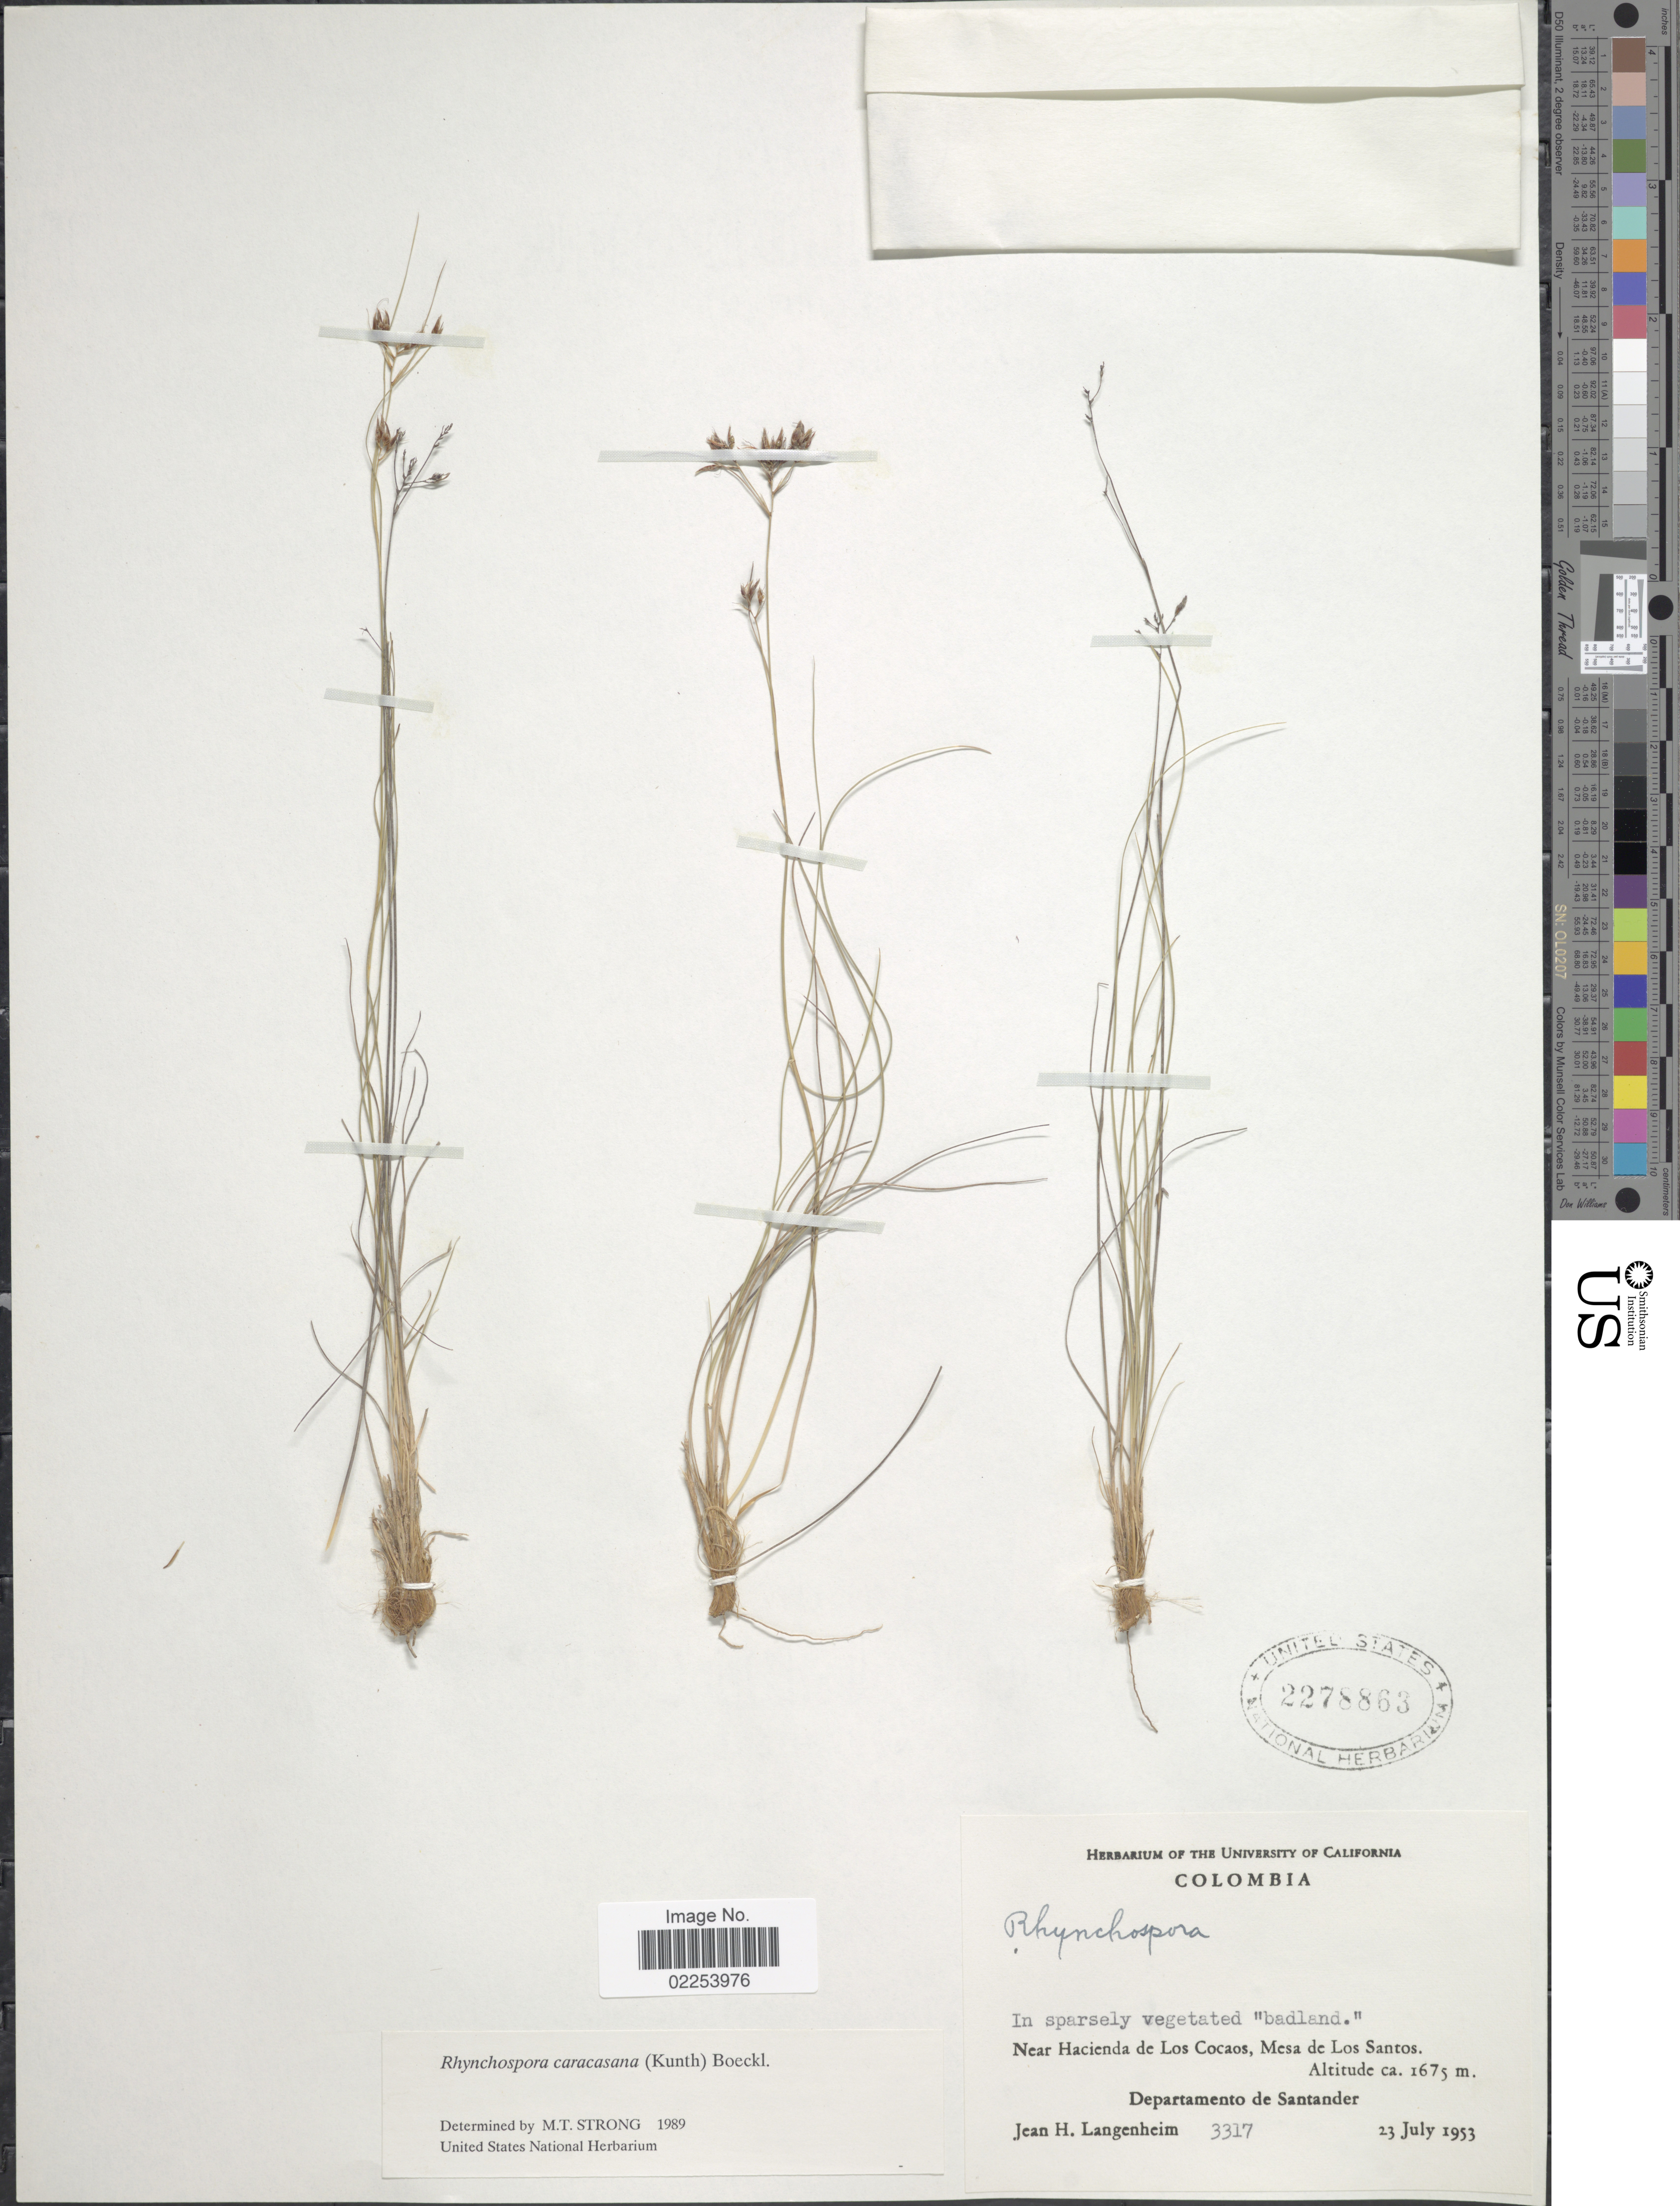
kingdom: Plantae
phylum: Tracheophyta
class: Liliopsida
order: Poales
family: Cyperaceae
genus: Rhynchospora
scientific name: Rhynchospora caracasana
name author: (Kunth) Boeckeler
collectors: J. H. Langenheim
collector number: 3317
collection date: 1953-07-23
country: Colombia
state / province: Santander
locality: Near Hacienda de Los Cocaos, Mesa de Los Santos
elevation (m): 1675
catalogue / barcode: US 2278863